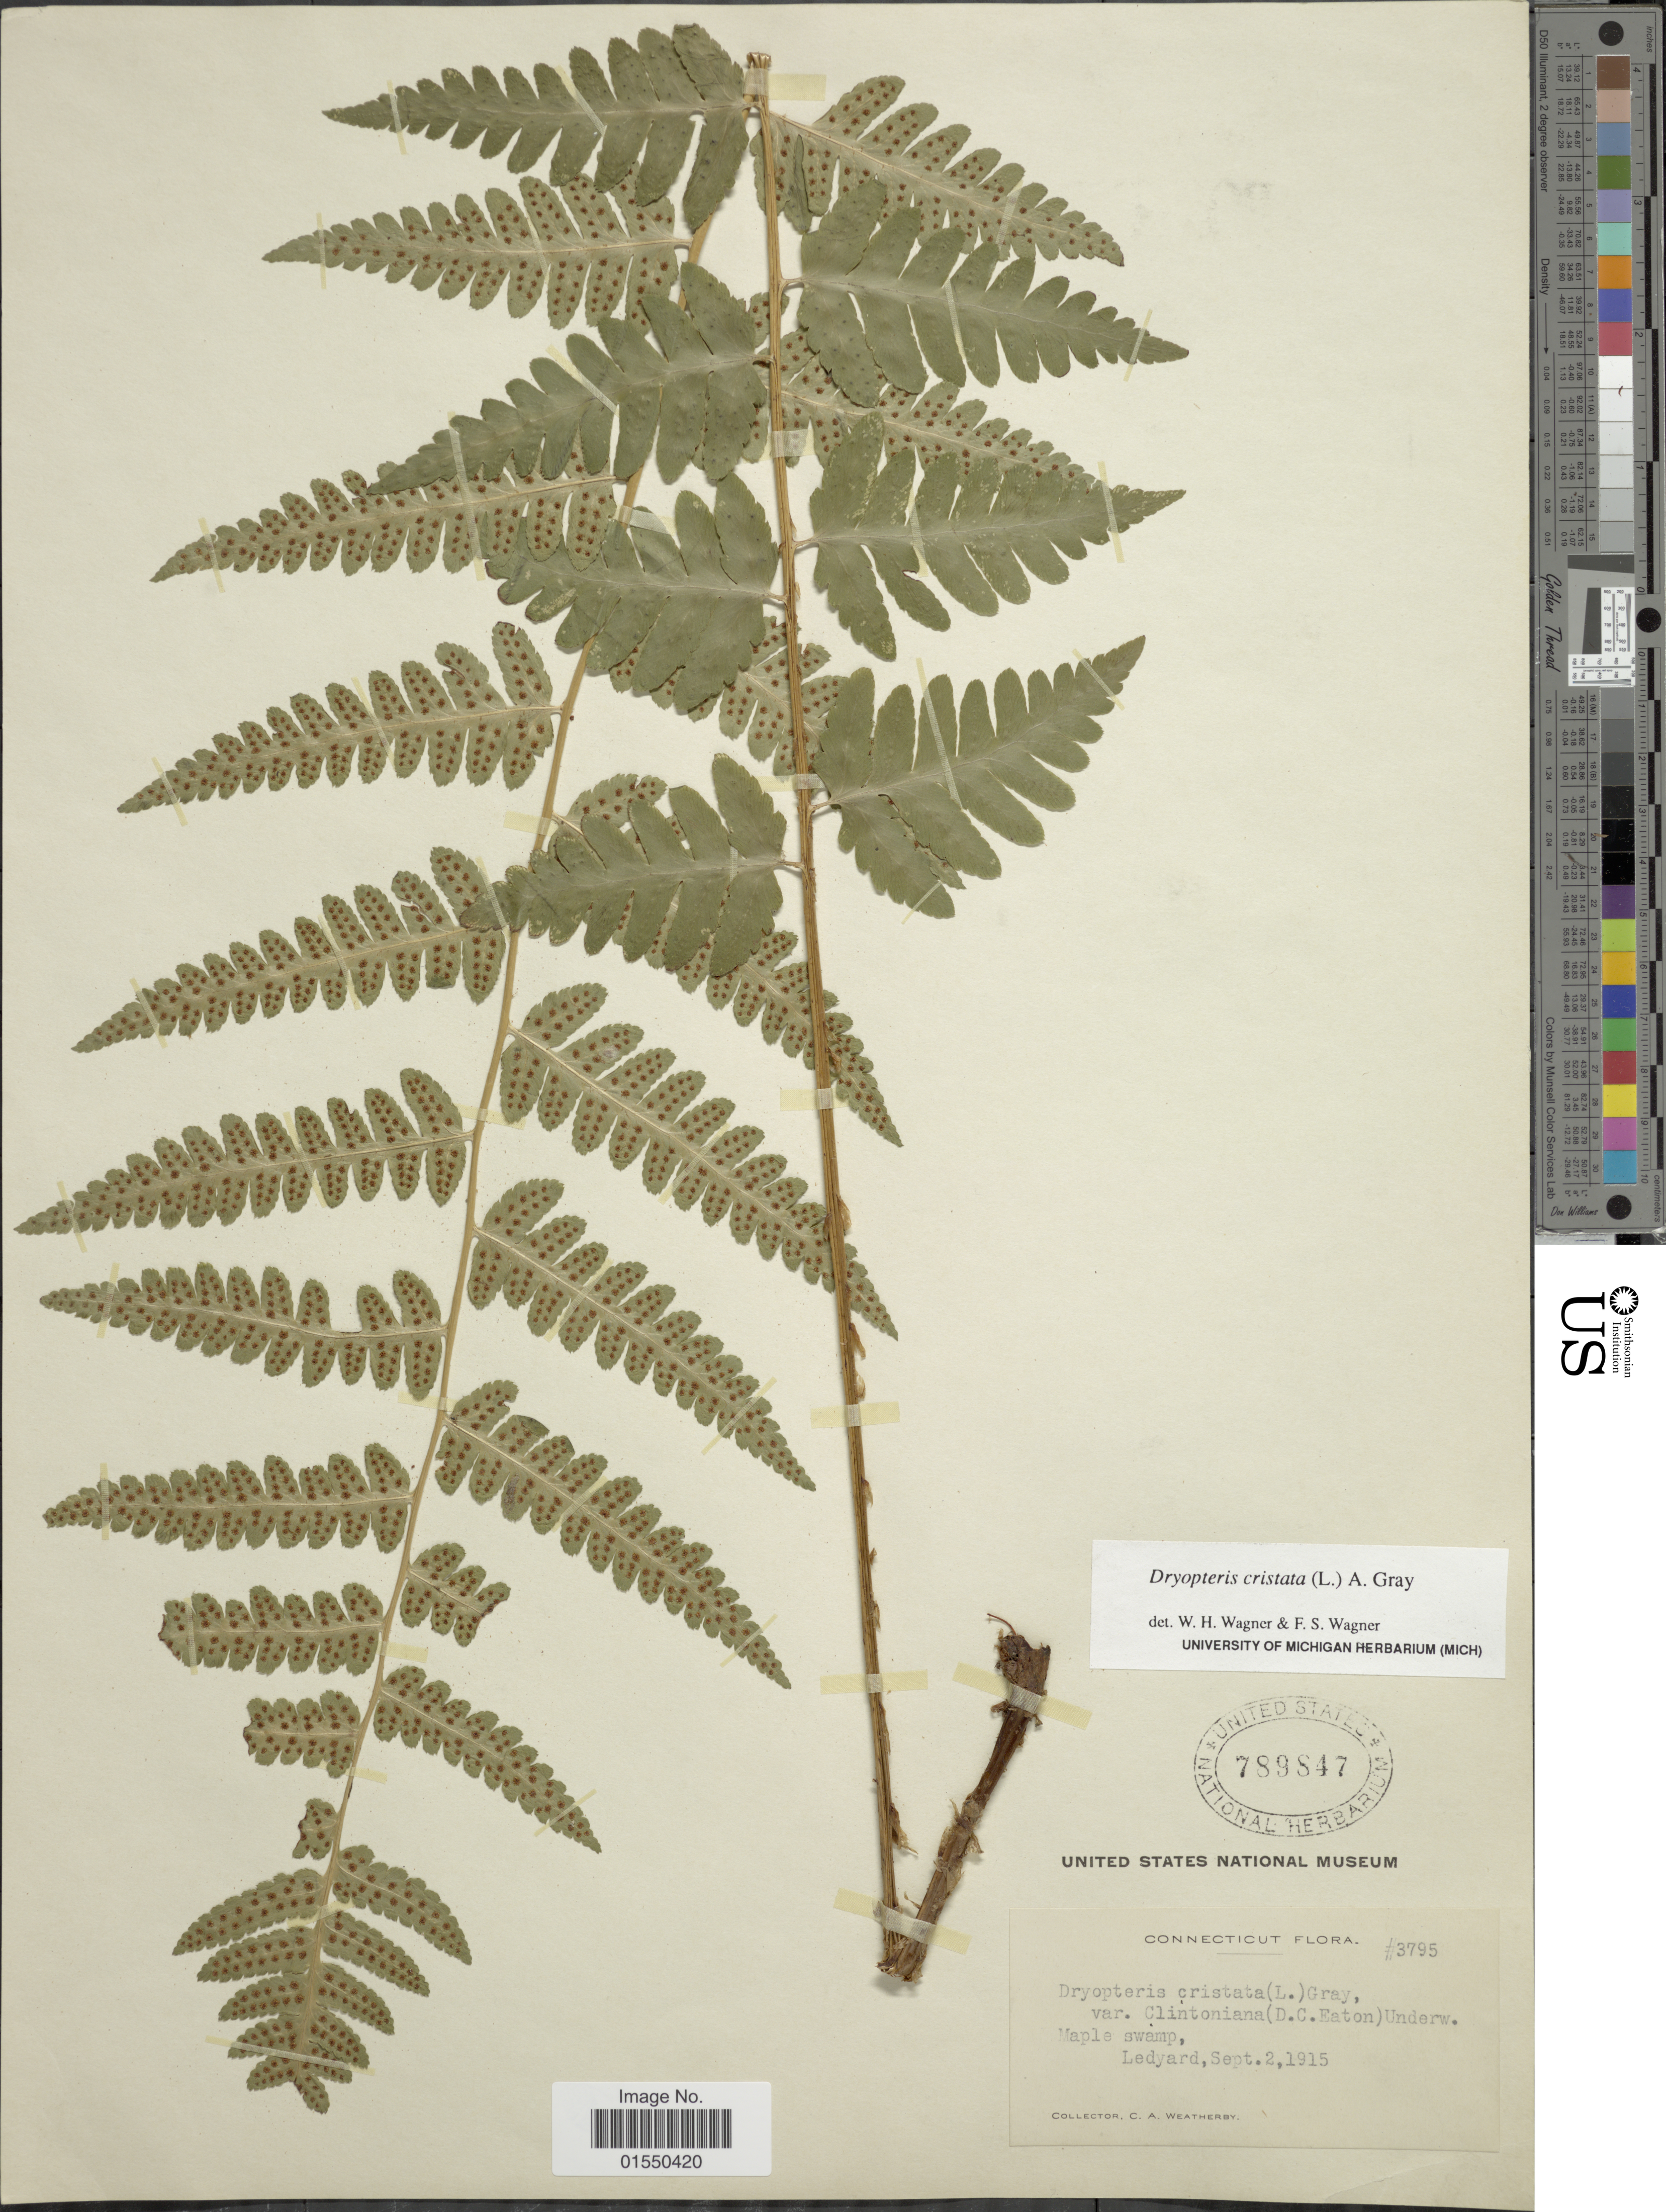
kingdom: Plantae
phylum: Tracheophyta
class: Polypodiopsida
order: Polypodiales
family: Dryopteridaceae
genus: Dryopteris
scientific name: Dryopteris cristata var. spinulosa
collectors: C. A. Weatherby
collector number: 3795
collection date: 1915-09-02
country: United States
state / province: Connecticut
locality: Maple Swamp, Ledyard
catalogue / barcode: US 789847